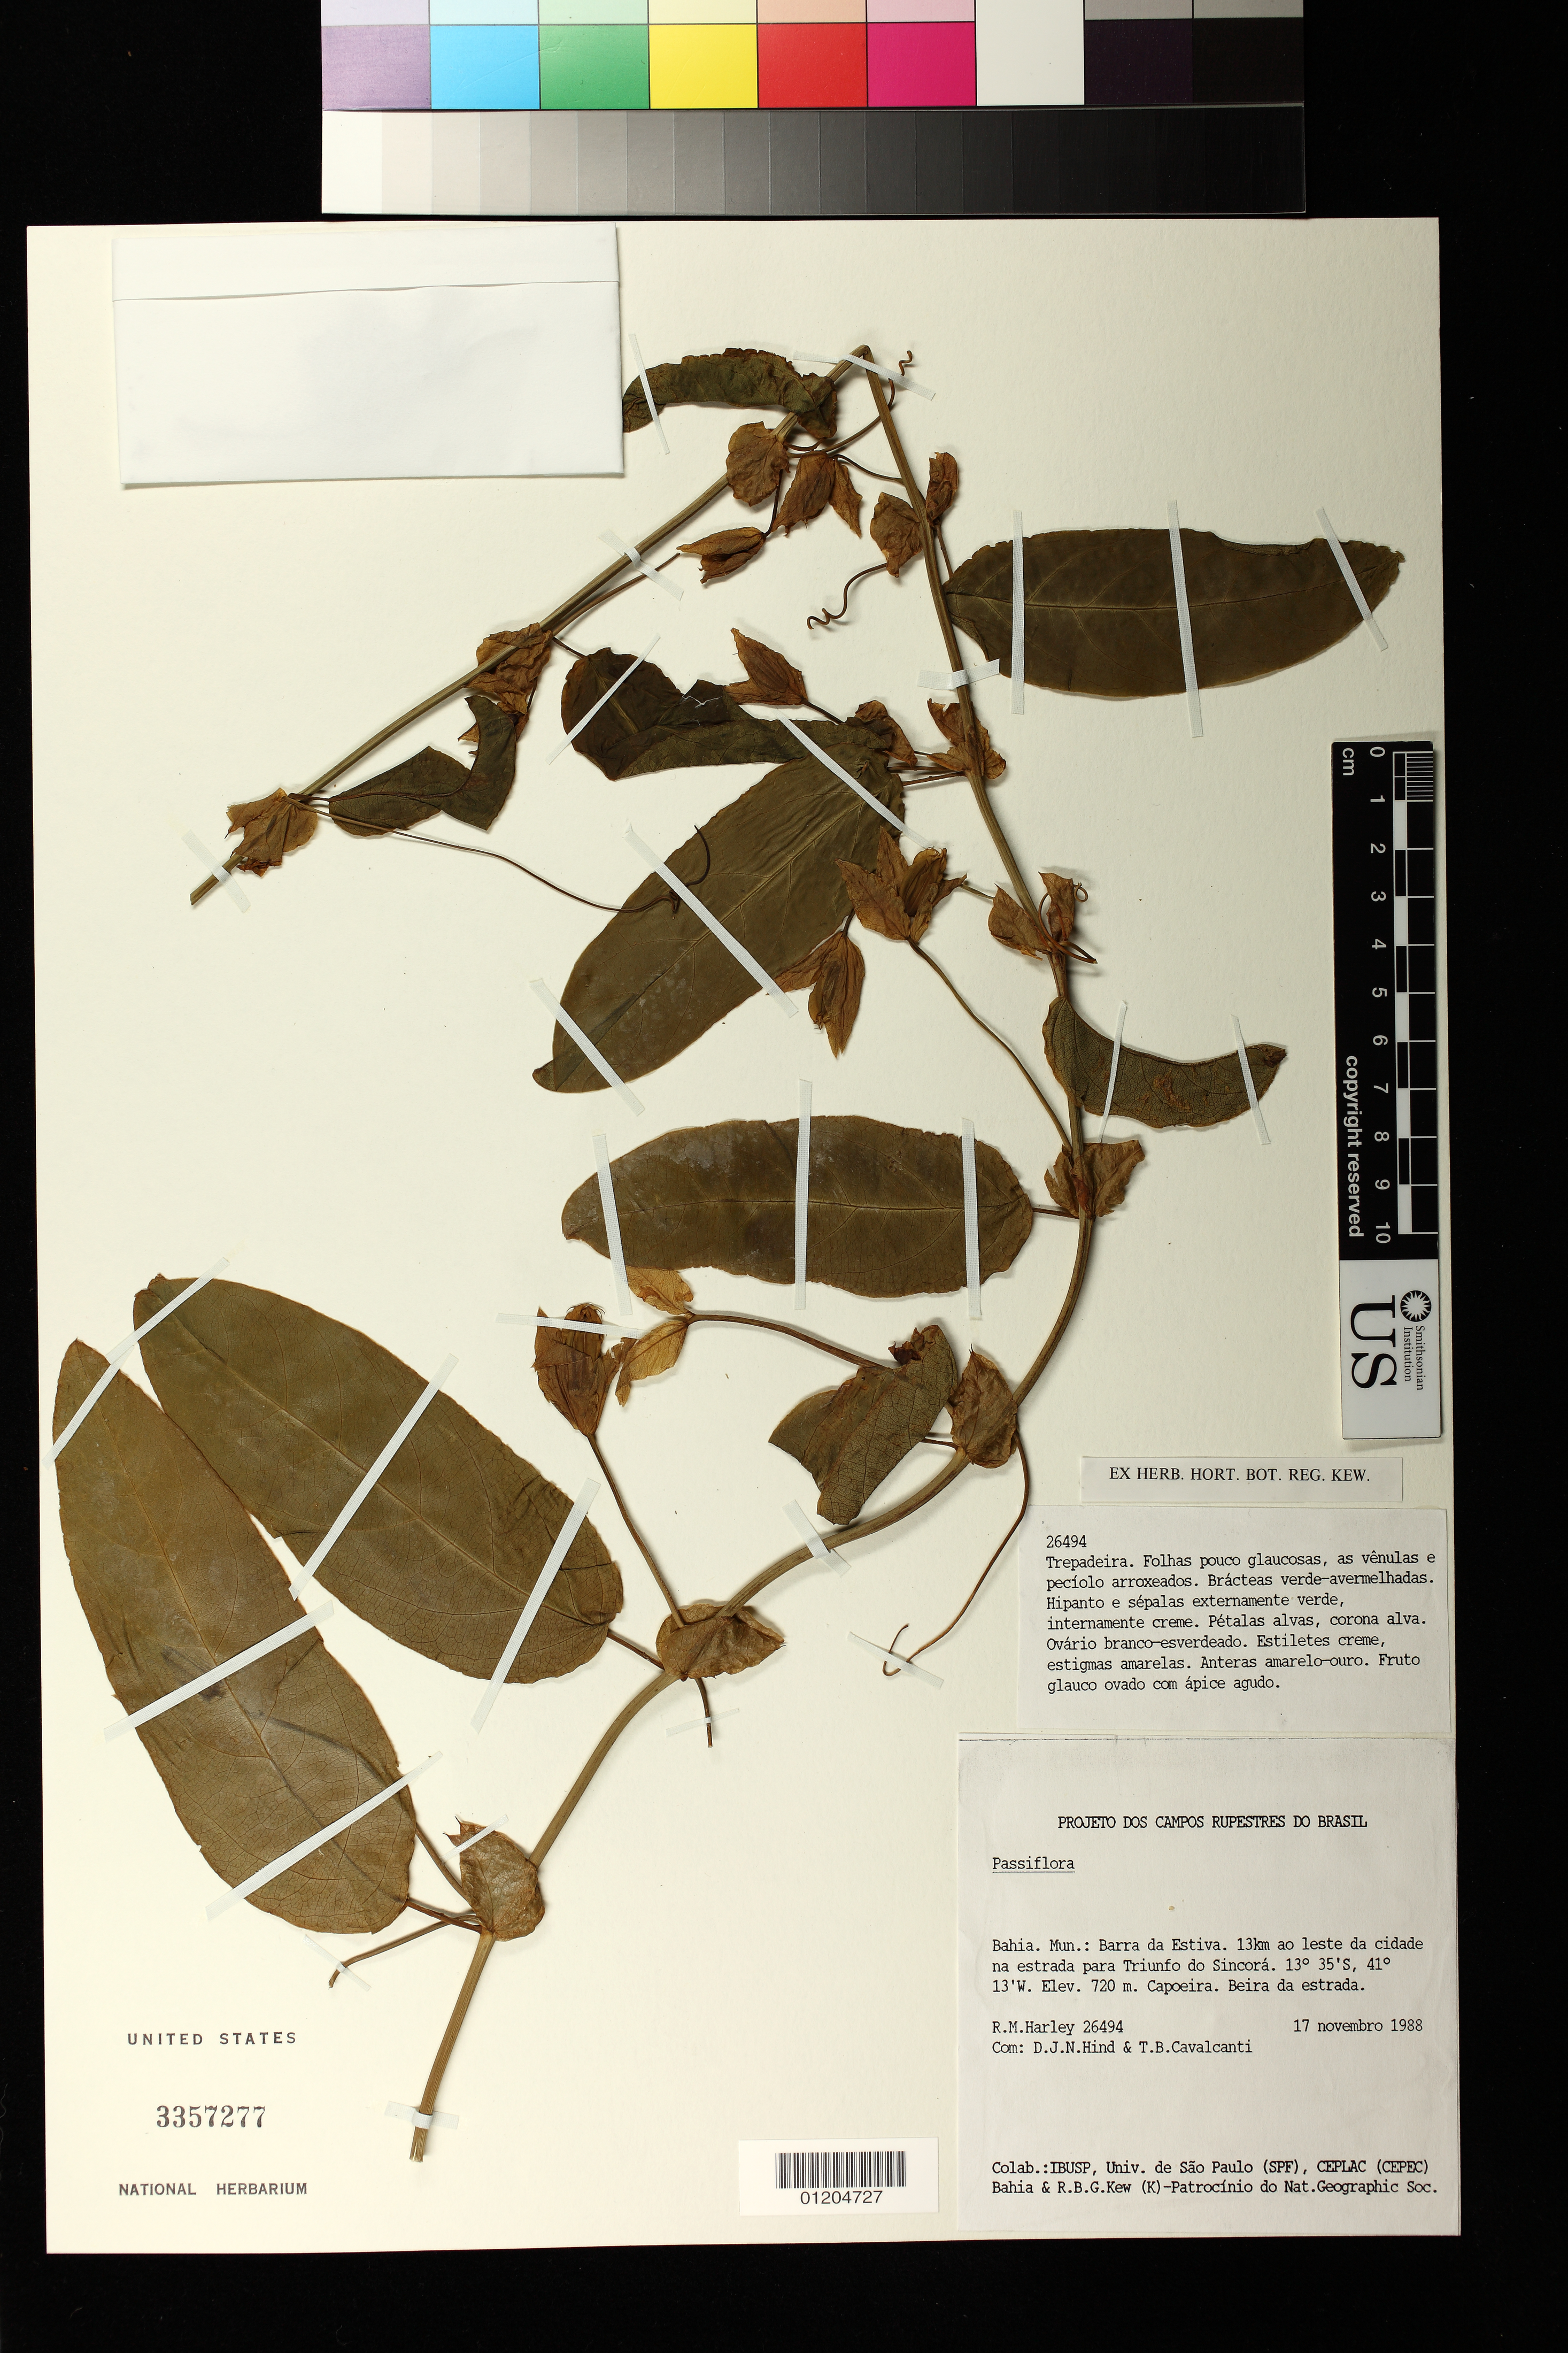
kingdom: Plantae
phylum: Tracheophyta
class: Magnoliopsida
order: Malpighiales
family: Passifloraceae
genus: Passiflora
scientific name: Passiflora silvestris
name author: Vell.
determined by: Nunes, T. S.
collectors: R. M. Harley, D. J. N. Hind & T. B. Cavalcanti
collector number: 26494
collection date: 1988-11-17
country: Brazil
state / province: Bahia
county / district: Barra da Estiva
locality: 13km ao leste da cidade na estrada para Triunfo do Sincora. Capoeira. Beira da estrada.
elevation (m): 720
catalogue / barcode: US 3357277